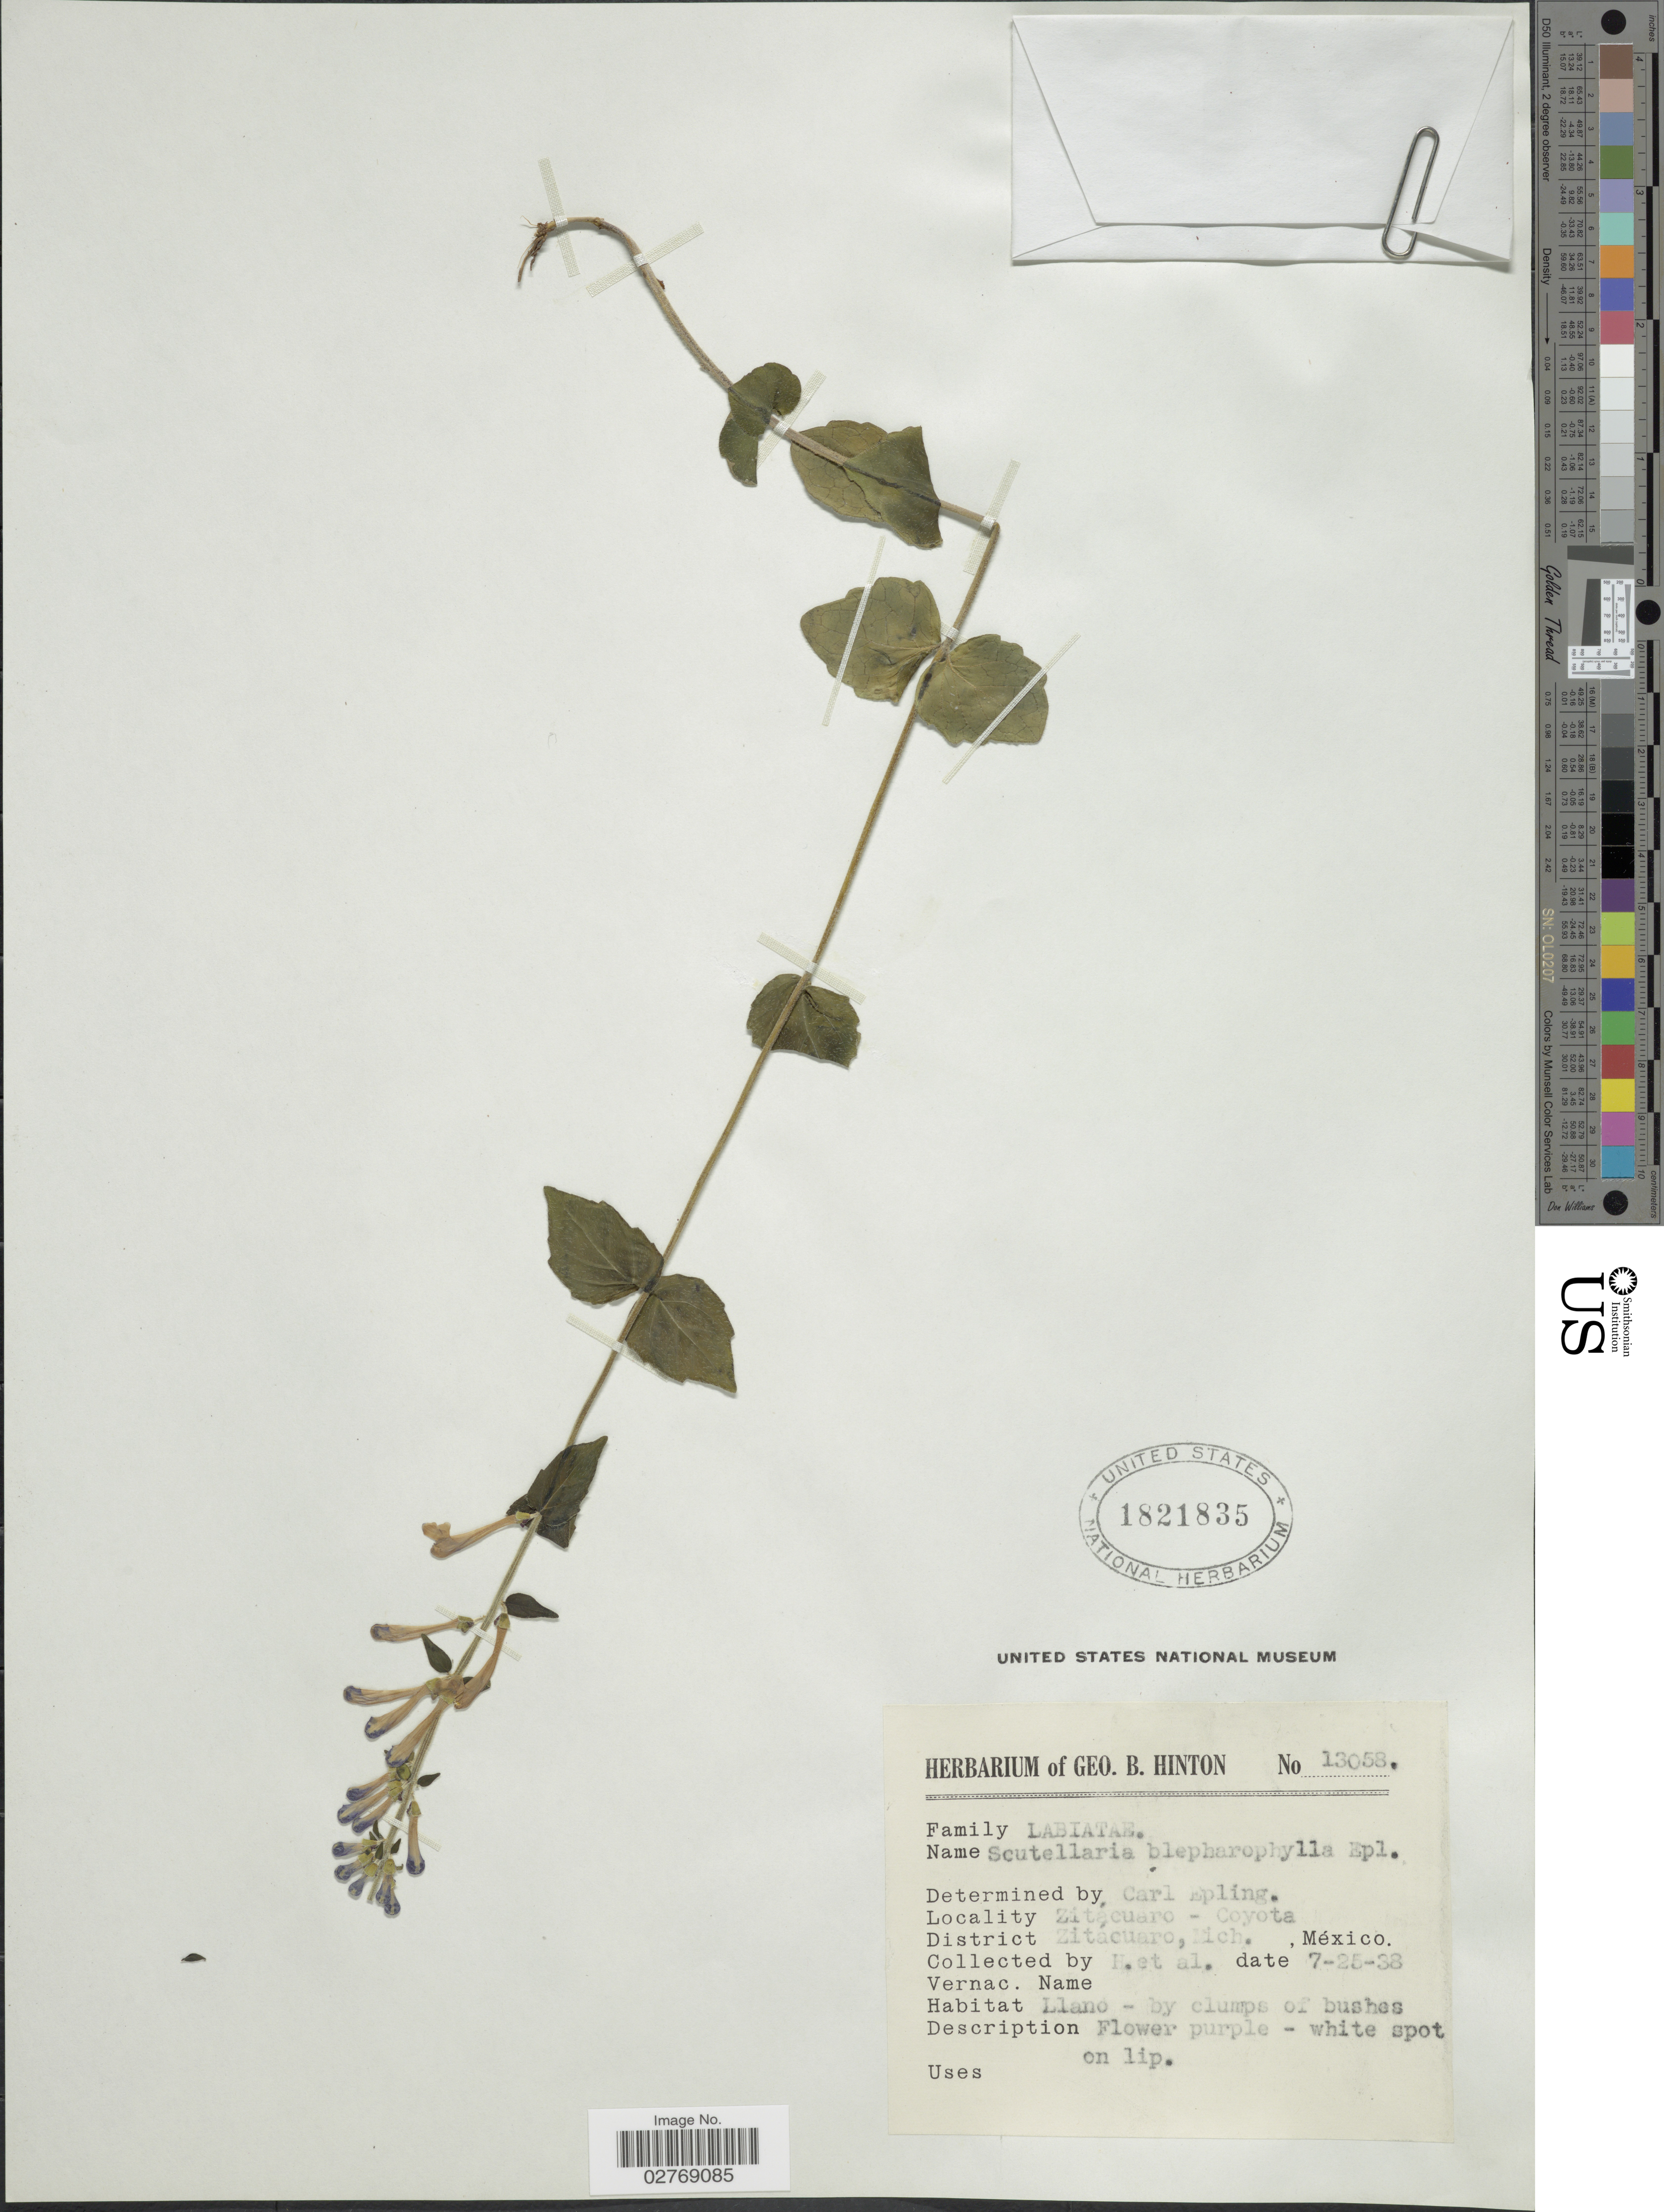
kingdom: Plantae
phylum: Tracheophyta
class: Magnoliopsida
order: Lamiales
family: Lamiaceae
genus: Scutellaria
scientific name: Scutellaria blepharophylla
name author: Epling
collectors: G. B. Hinton & et al.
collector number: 13058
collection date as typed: Transcribed d/m/y: 25/7/38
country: Mexico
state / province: Michoacán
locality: Zitacuaro-Coyota, District Zitácuaro.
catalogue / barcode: US 1821835